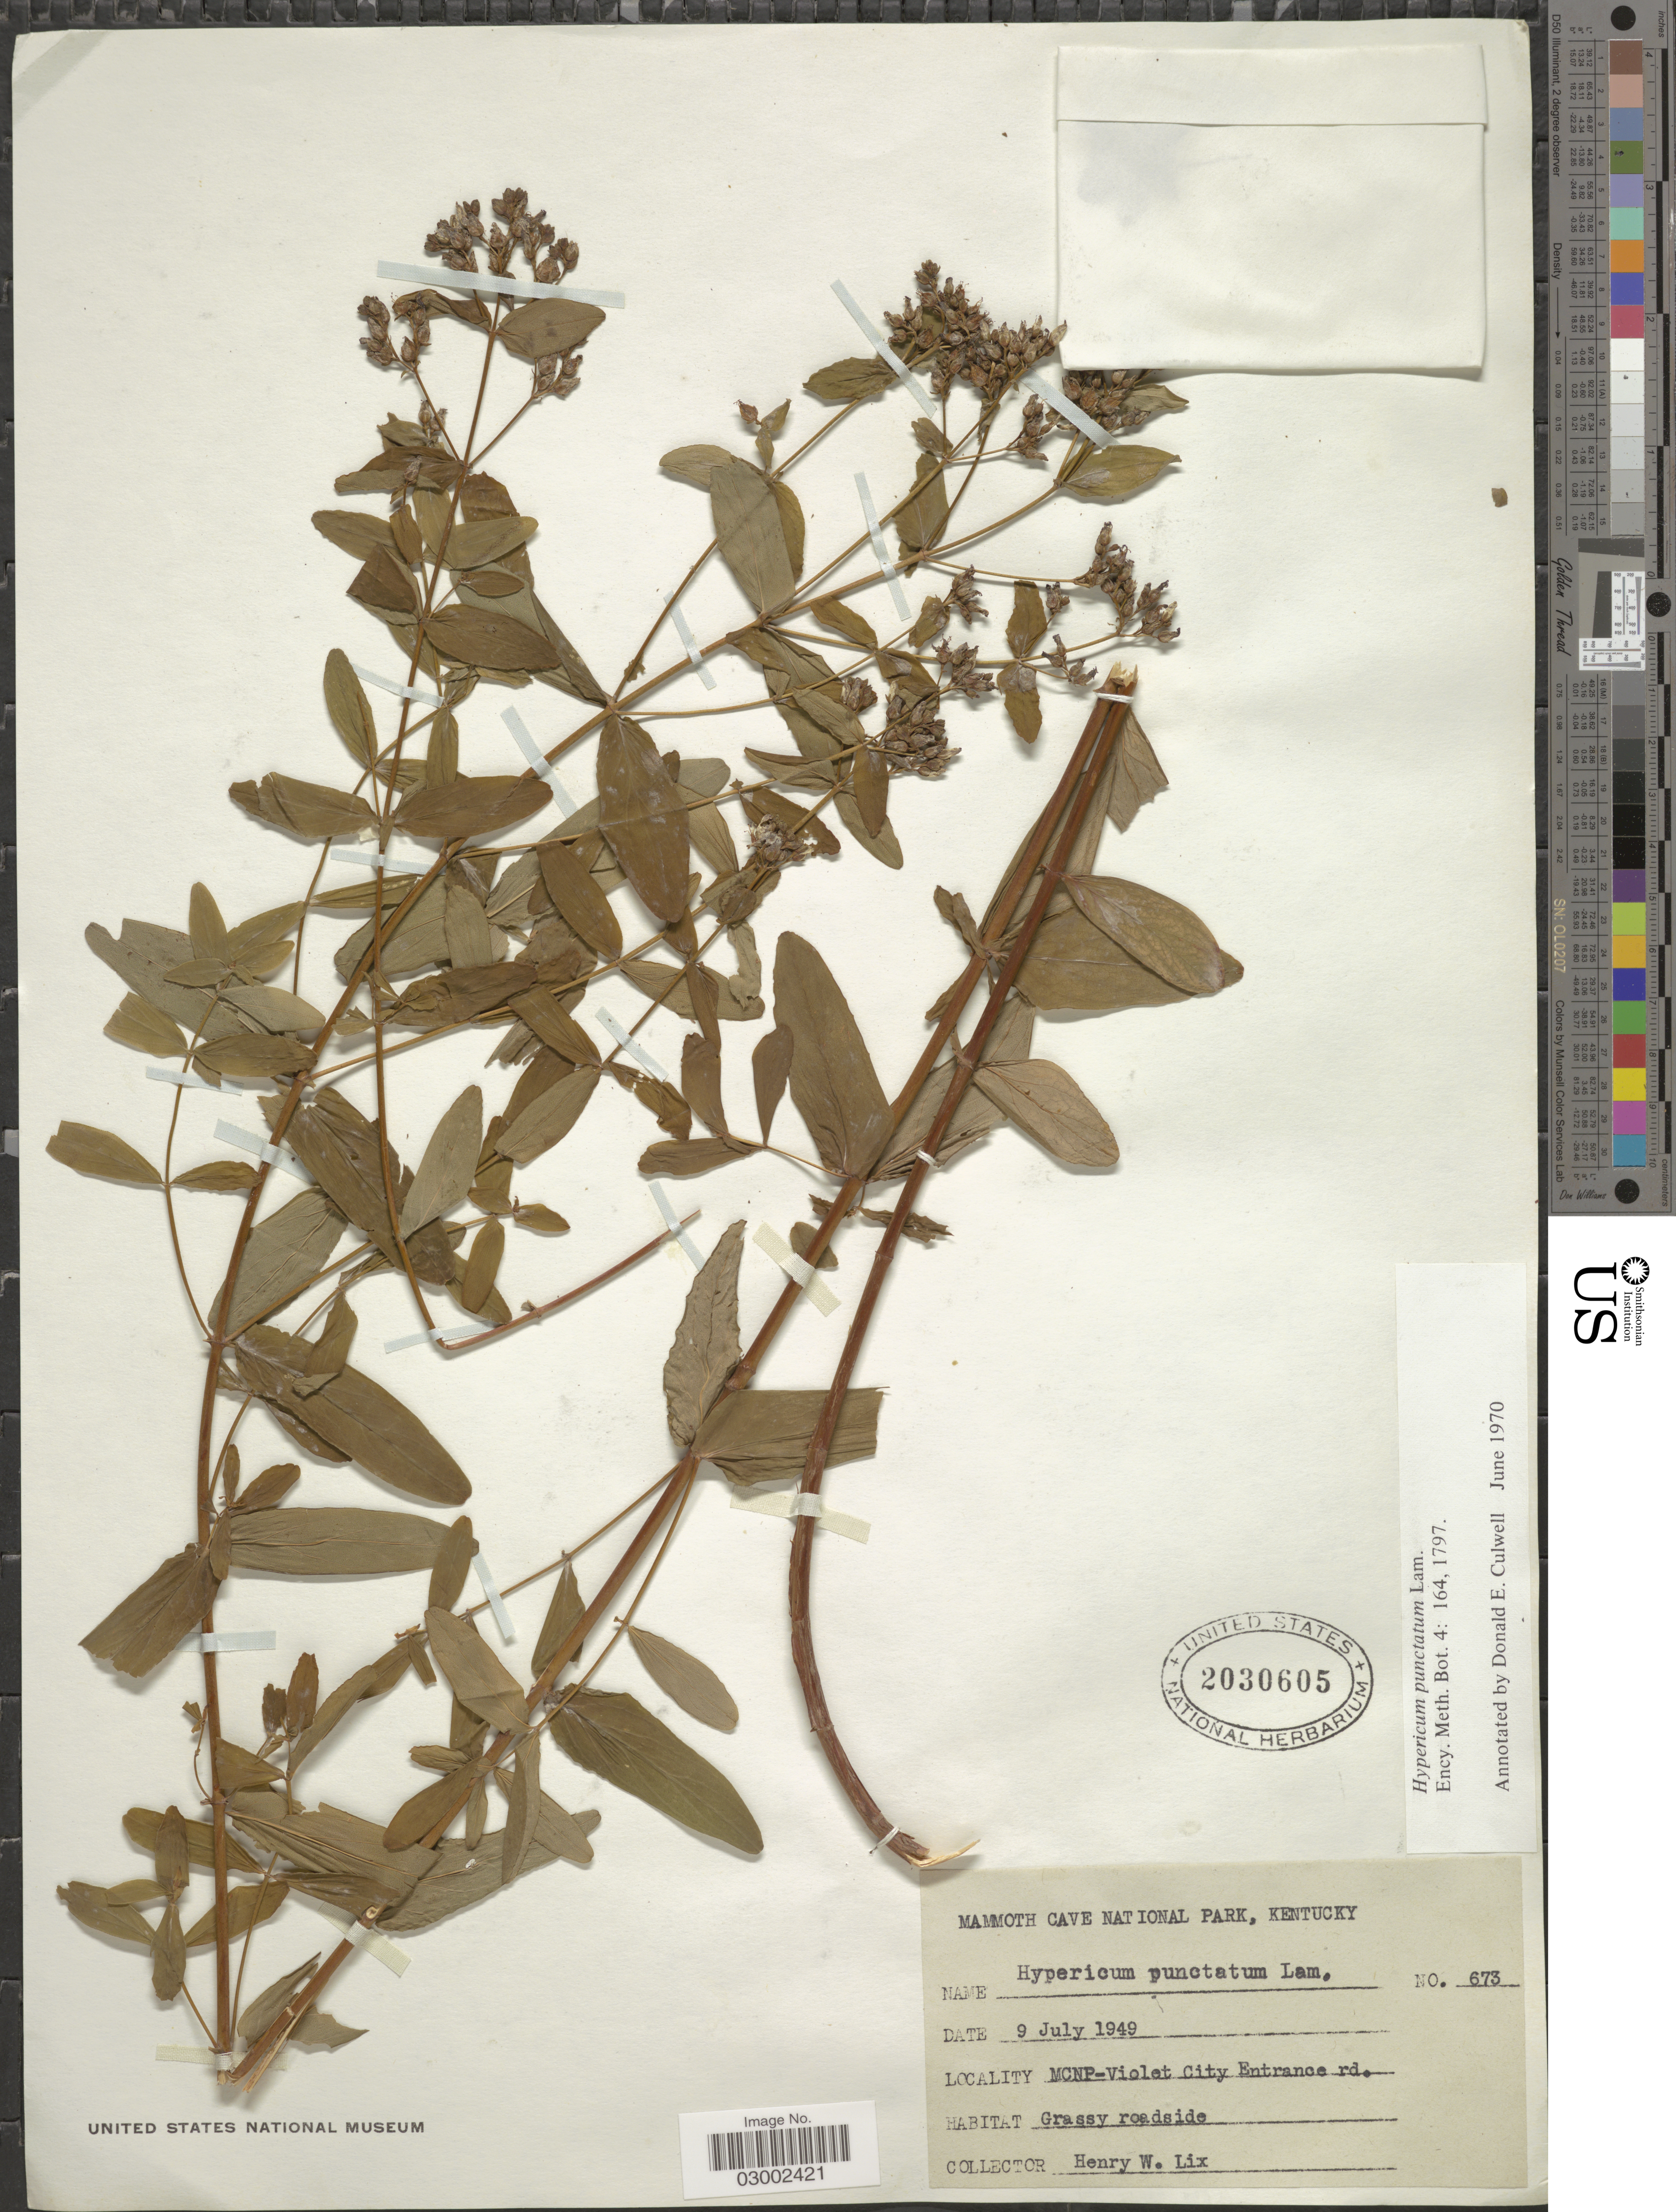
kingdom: Plantae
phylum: Tracheophyta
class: Magnoliopsida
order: Malpighiales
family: Hypericaceae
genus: Hypericum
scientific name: Hypericum punctatum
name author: Lam.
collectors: H. W. Lix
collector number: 673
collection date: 1949-07-09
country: United States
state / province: Kentucky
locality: Mammoth Cave National Park. MCNP-Violet City Entrance rd.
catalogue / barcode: US 2030605